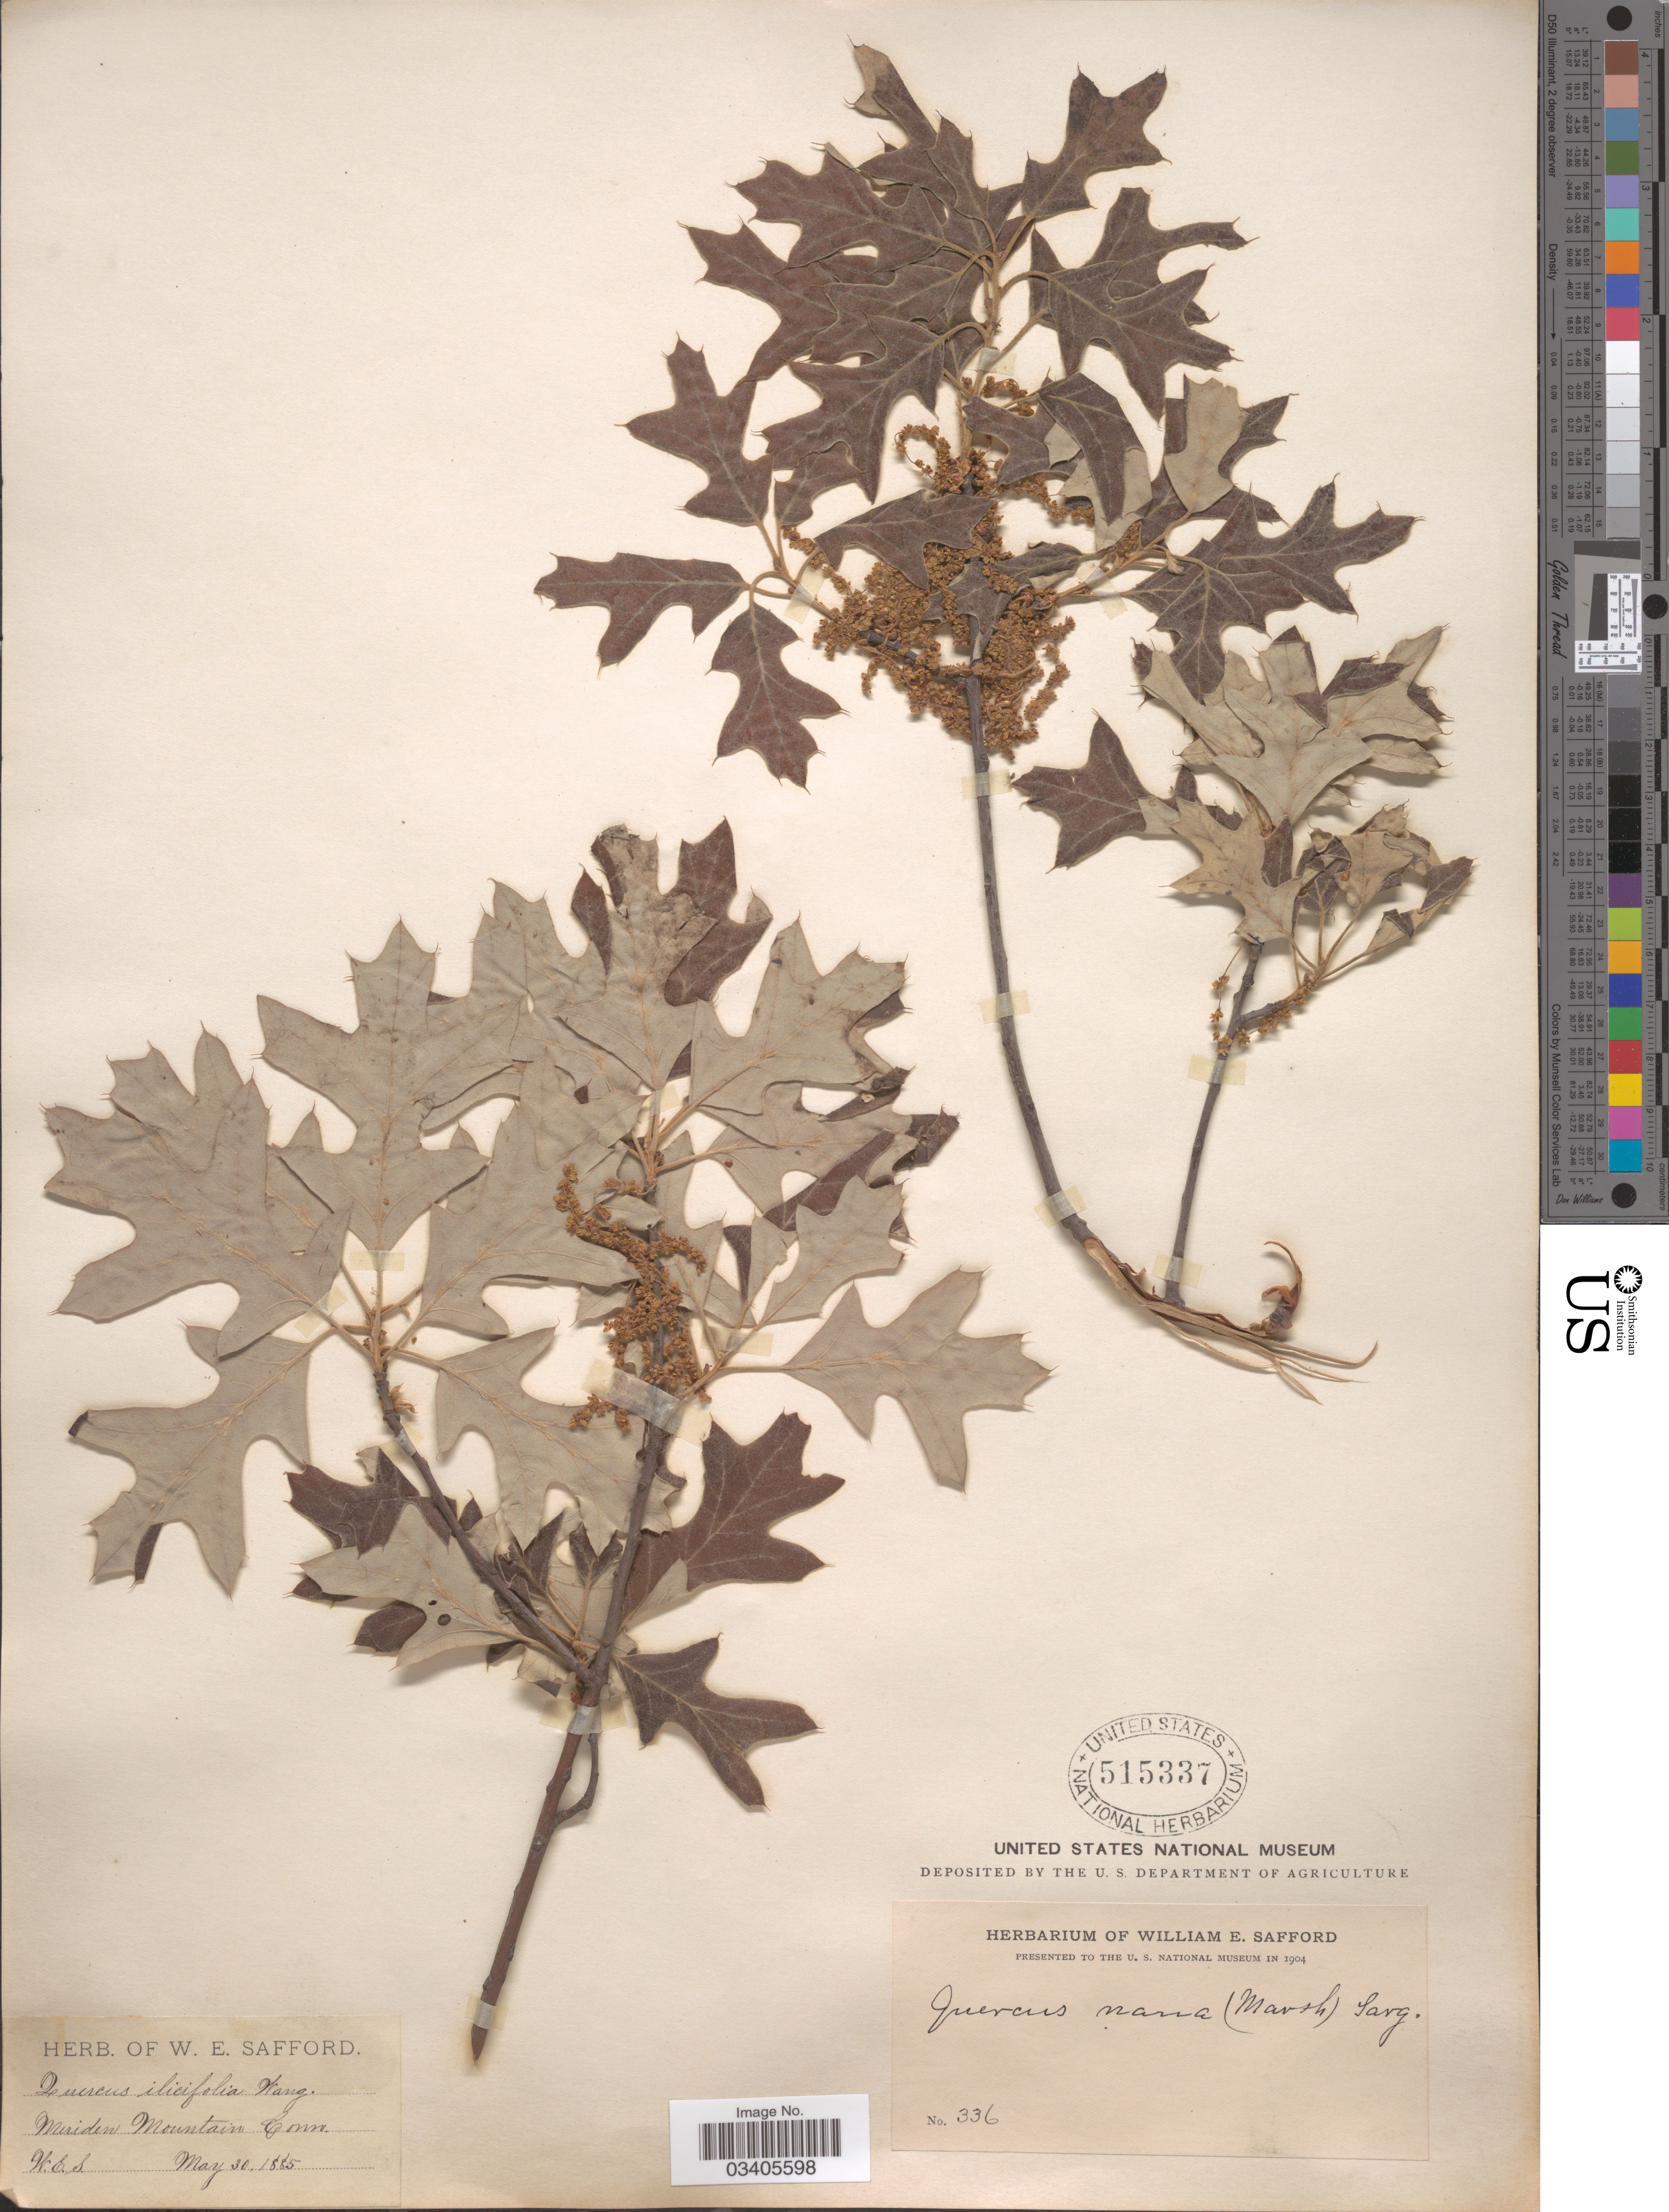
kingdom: Plantae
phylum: Tracheophyta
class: Magnoliopsida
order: Fagales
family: Fagaceae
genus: Quercus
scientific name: Quercus ilicifolia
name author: Wangenh.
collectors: W. E. Safford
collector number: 336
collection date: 1885-05-30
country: United States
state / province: Connecticut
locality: Meriden Mountain.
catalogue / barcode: US 515337